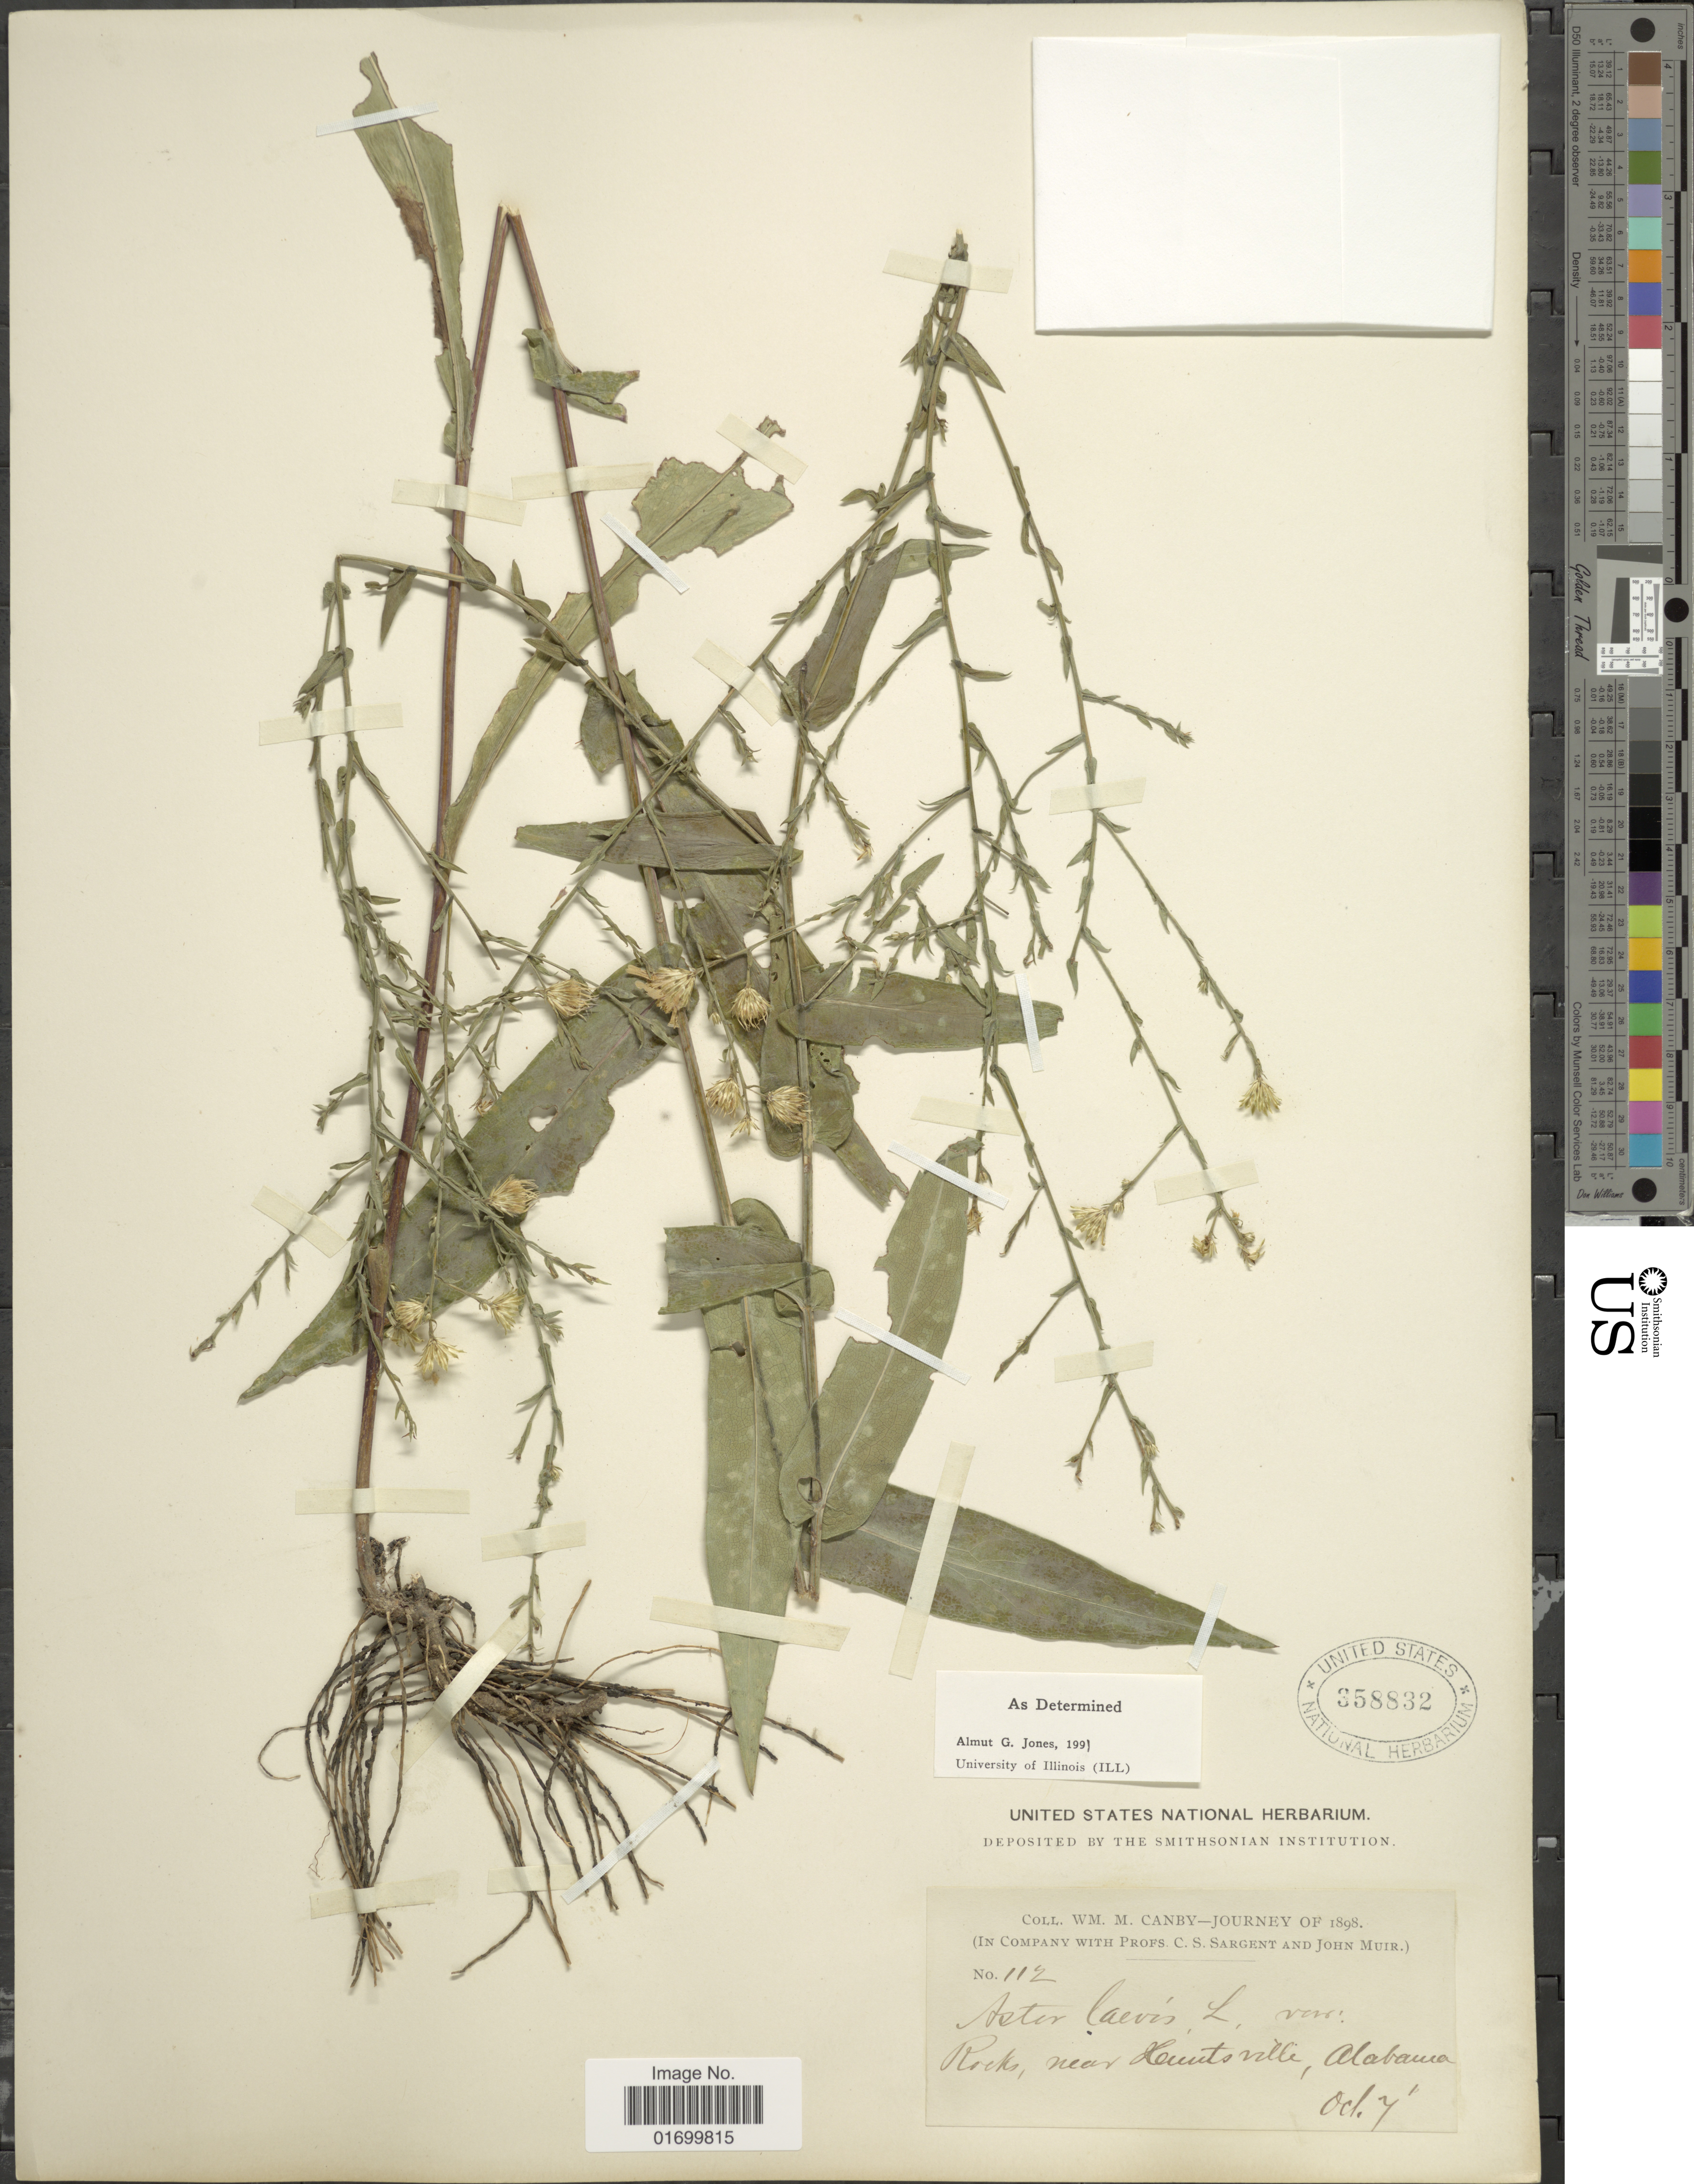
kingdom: Plantae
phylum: Tracheophyta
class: Magnoliopsida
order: Asterales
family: Asteraceae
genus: Symphyotrichum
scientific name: Symphyotrichum laeve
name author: (L.) Á. Löve & D. Löve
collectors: W. M. Canby, C. S. Sargent & J. Muir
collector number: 112*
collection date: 1898-10-07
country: United States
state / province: Alabama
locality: Rocks, near Huntsville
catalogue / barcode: US 358832